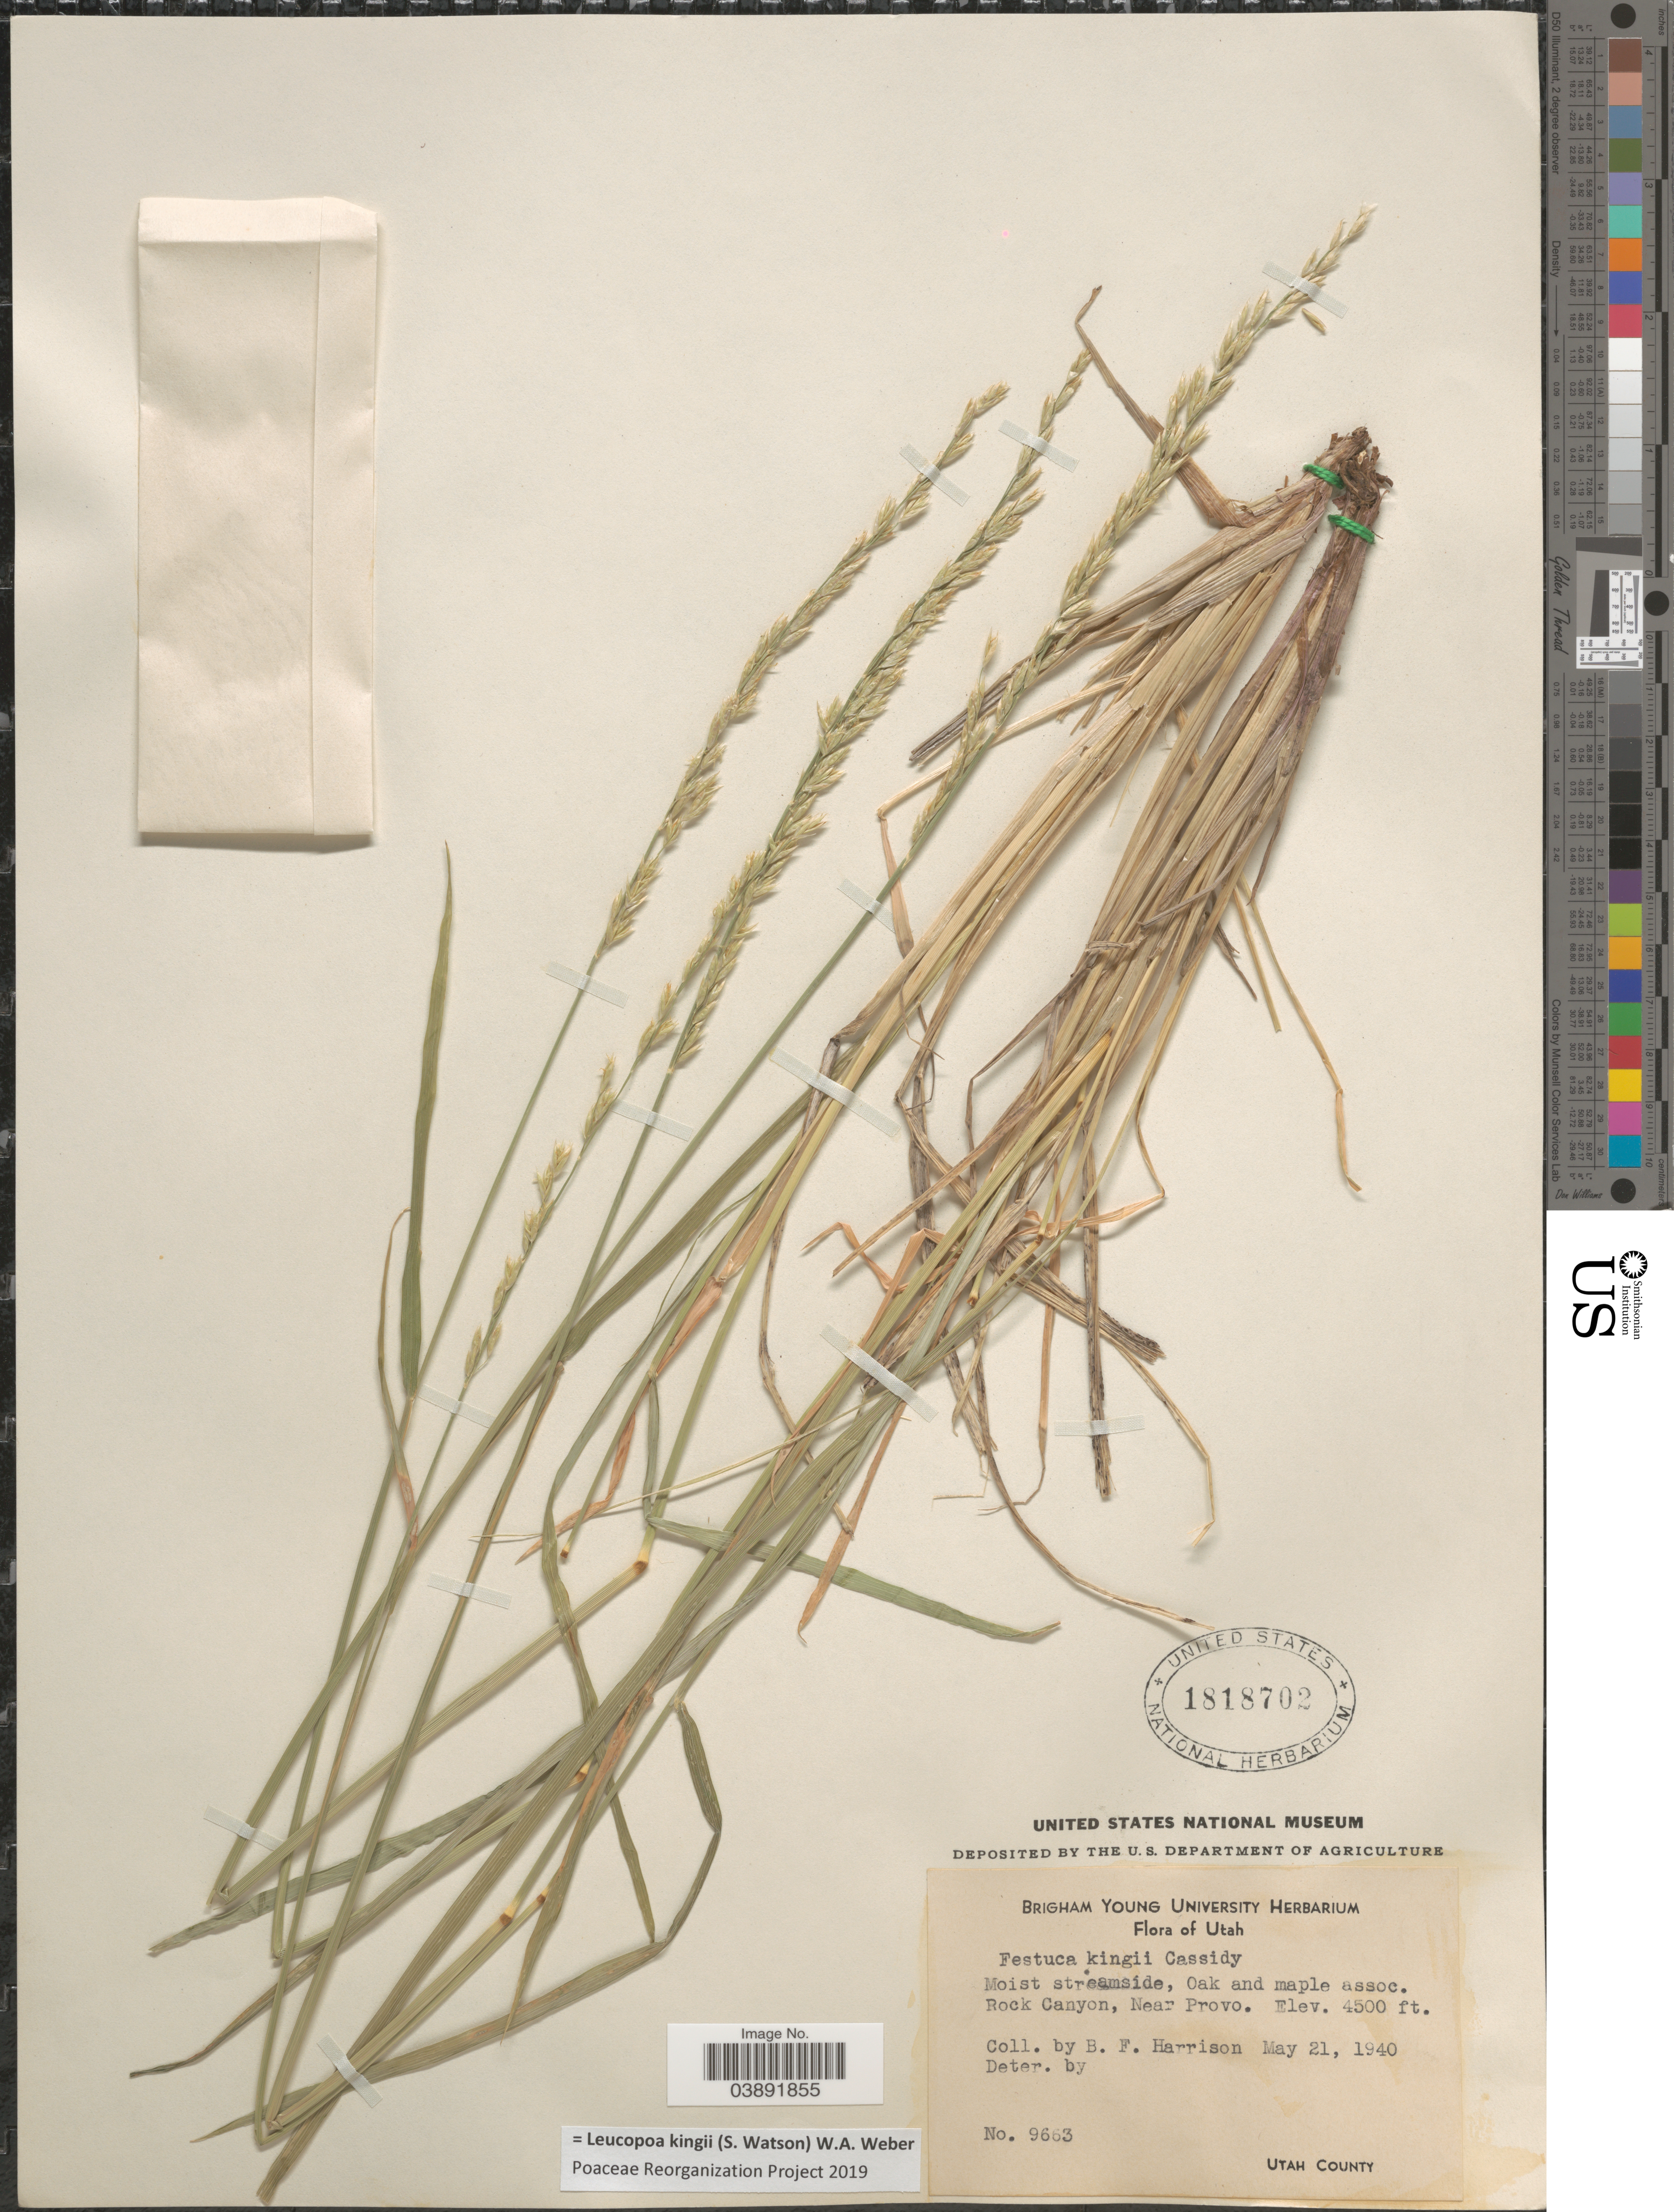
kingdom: Plantae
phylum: Tracheophyta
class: Liliopsida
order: Poales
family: Poaceae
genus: Hesperochloa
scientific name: Hesperochloa kingii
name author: (S. Watson) Rydb.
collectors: B. F. Harrison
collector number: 9663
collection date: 1940-05-21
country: United States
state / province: Utah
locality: Rock Canyon, Near Provo. Utah County.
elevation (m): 1372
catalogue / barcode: US 1818702